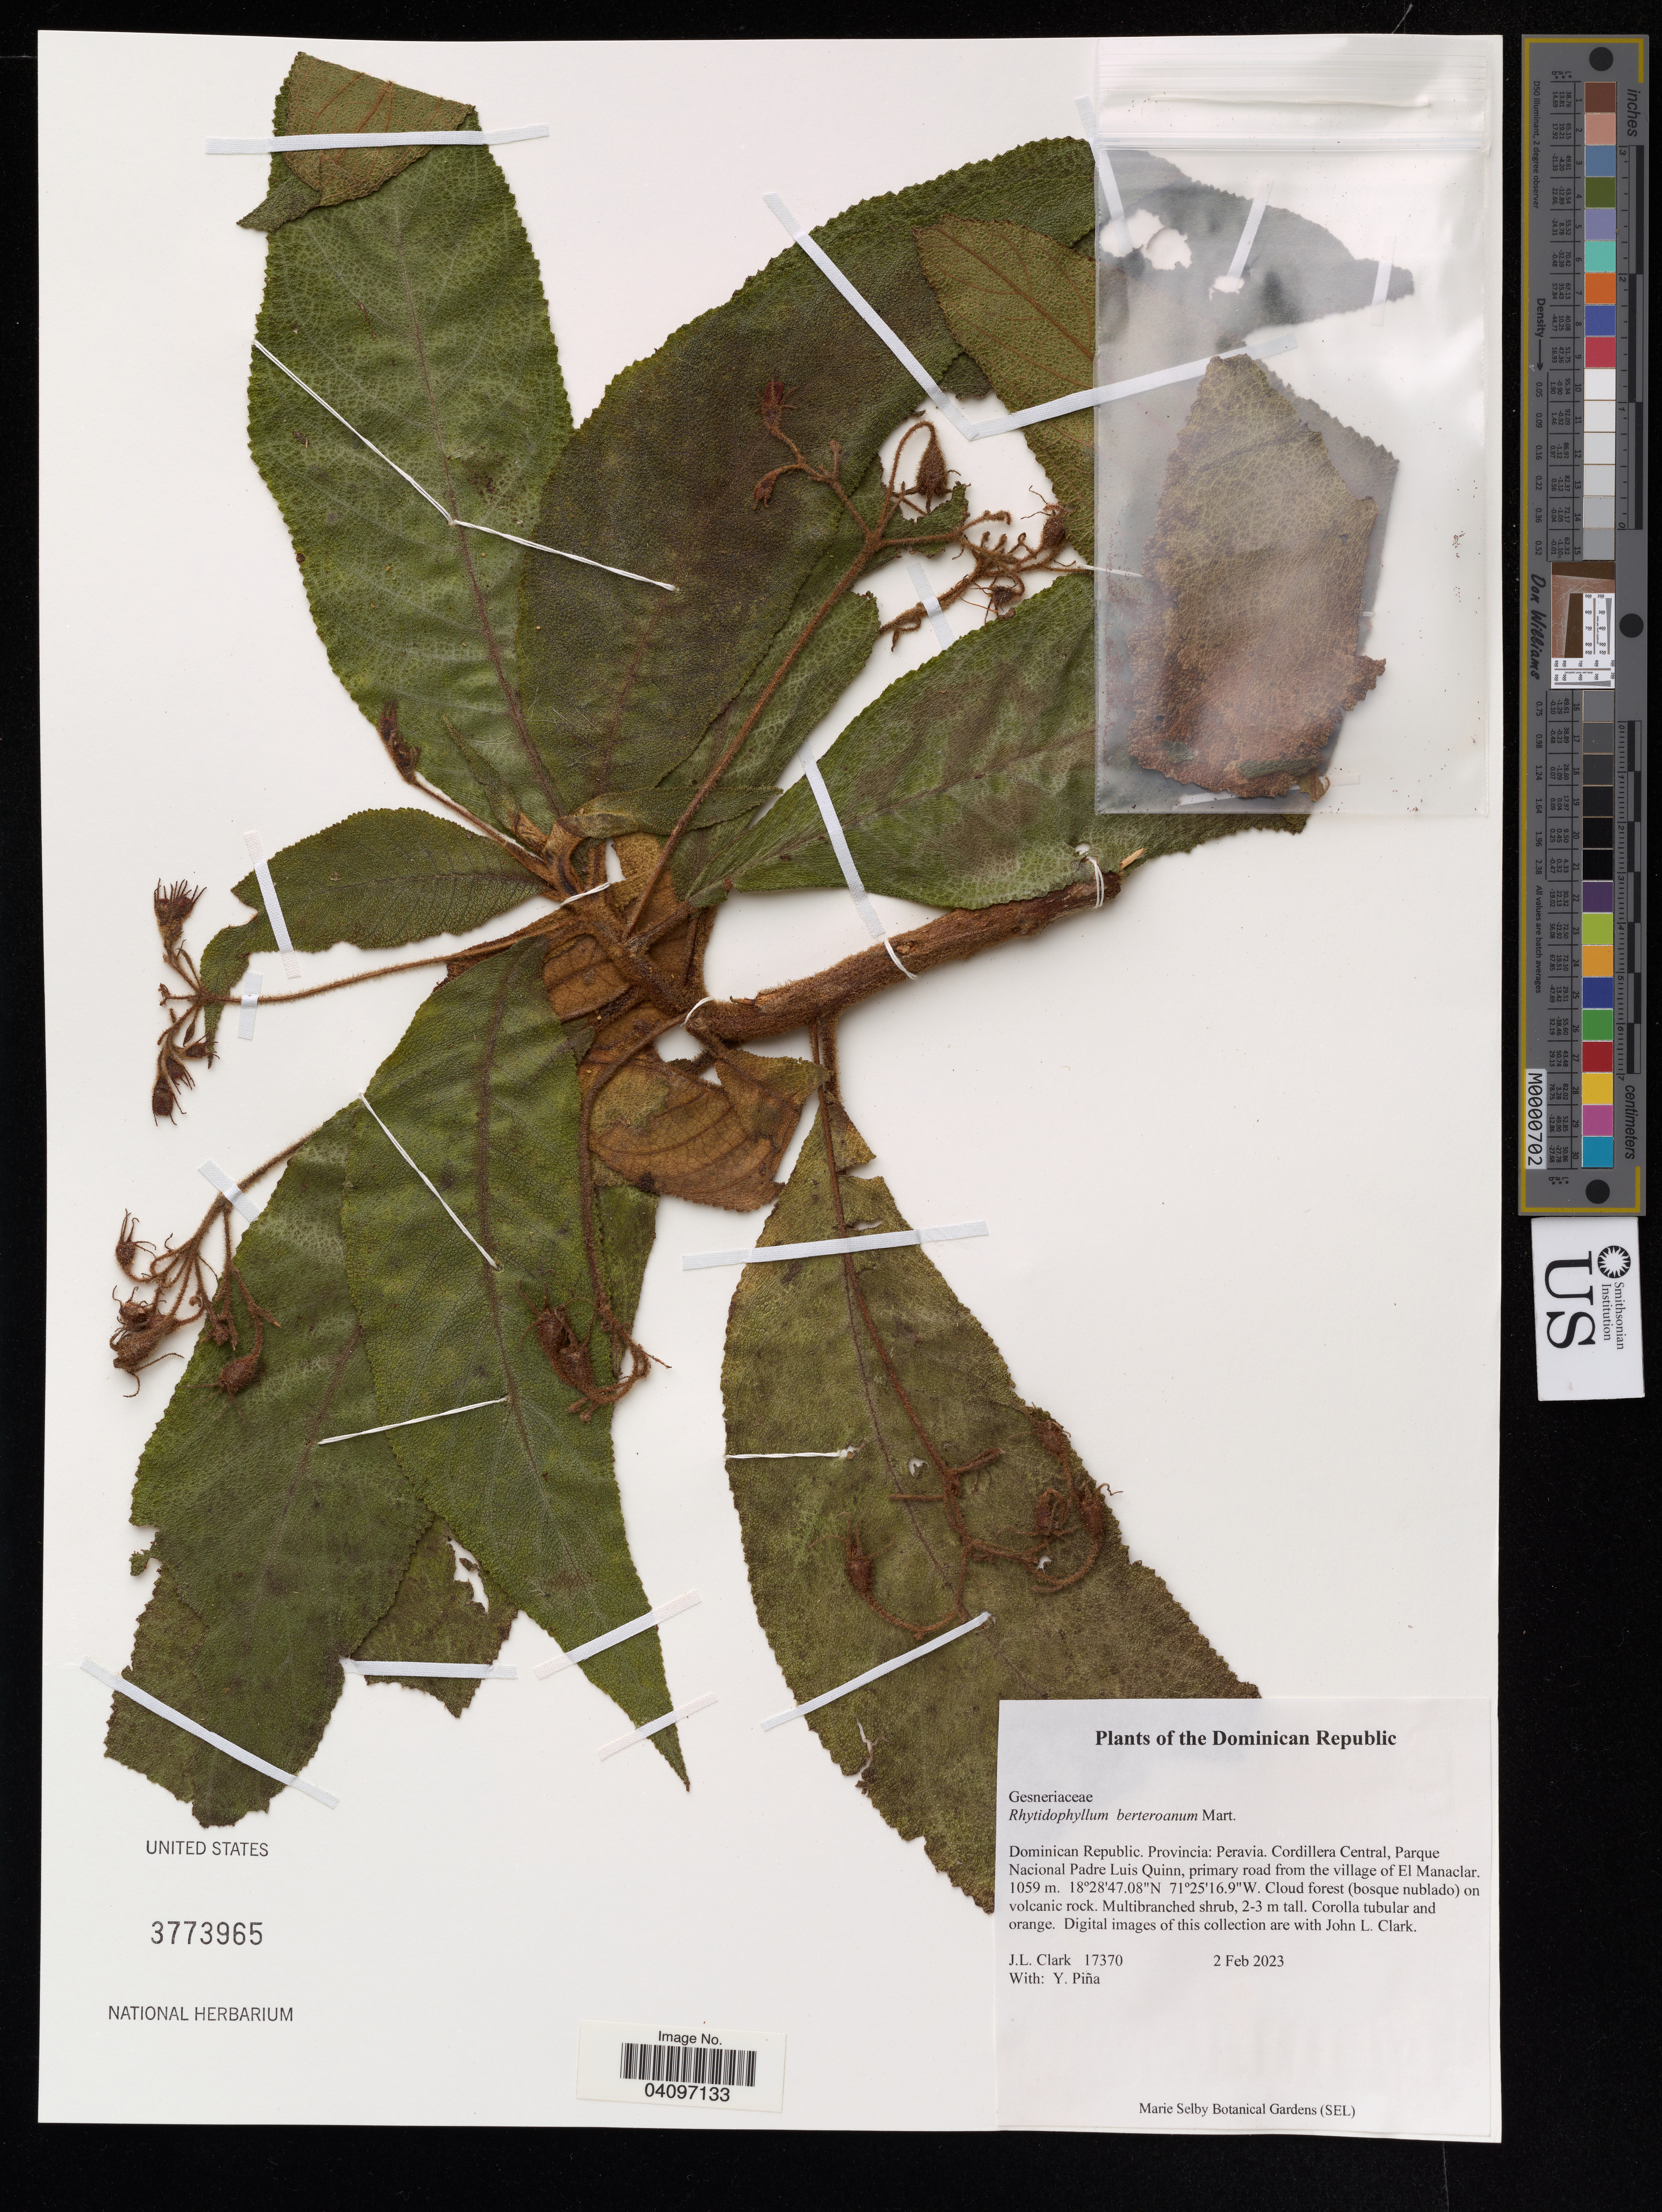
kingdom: Plantae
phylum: Tracheophyta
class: Magnoliopsida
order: Lamiales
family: Gesneriaceae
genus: Rhytidophyllum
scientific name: Rhytidophyllum berteroanum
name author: Mart.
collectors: J. Clark & Y. Piña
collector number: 17370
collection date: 2023-02-02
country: Dominican Republic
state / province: Peravia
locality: Cordillera Central, Parque Nacional Padre Luis Quinn, primary road from the village of El Manaclar.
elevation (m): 1059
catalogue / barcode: US 3773965